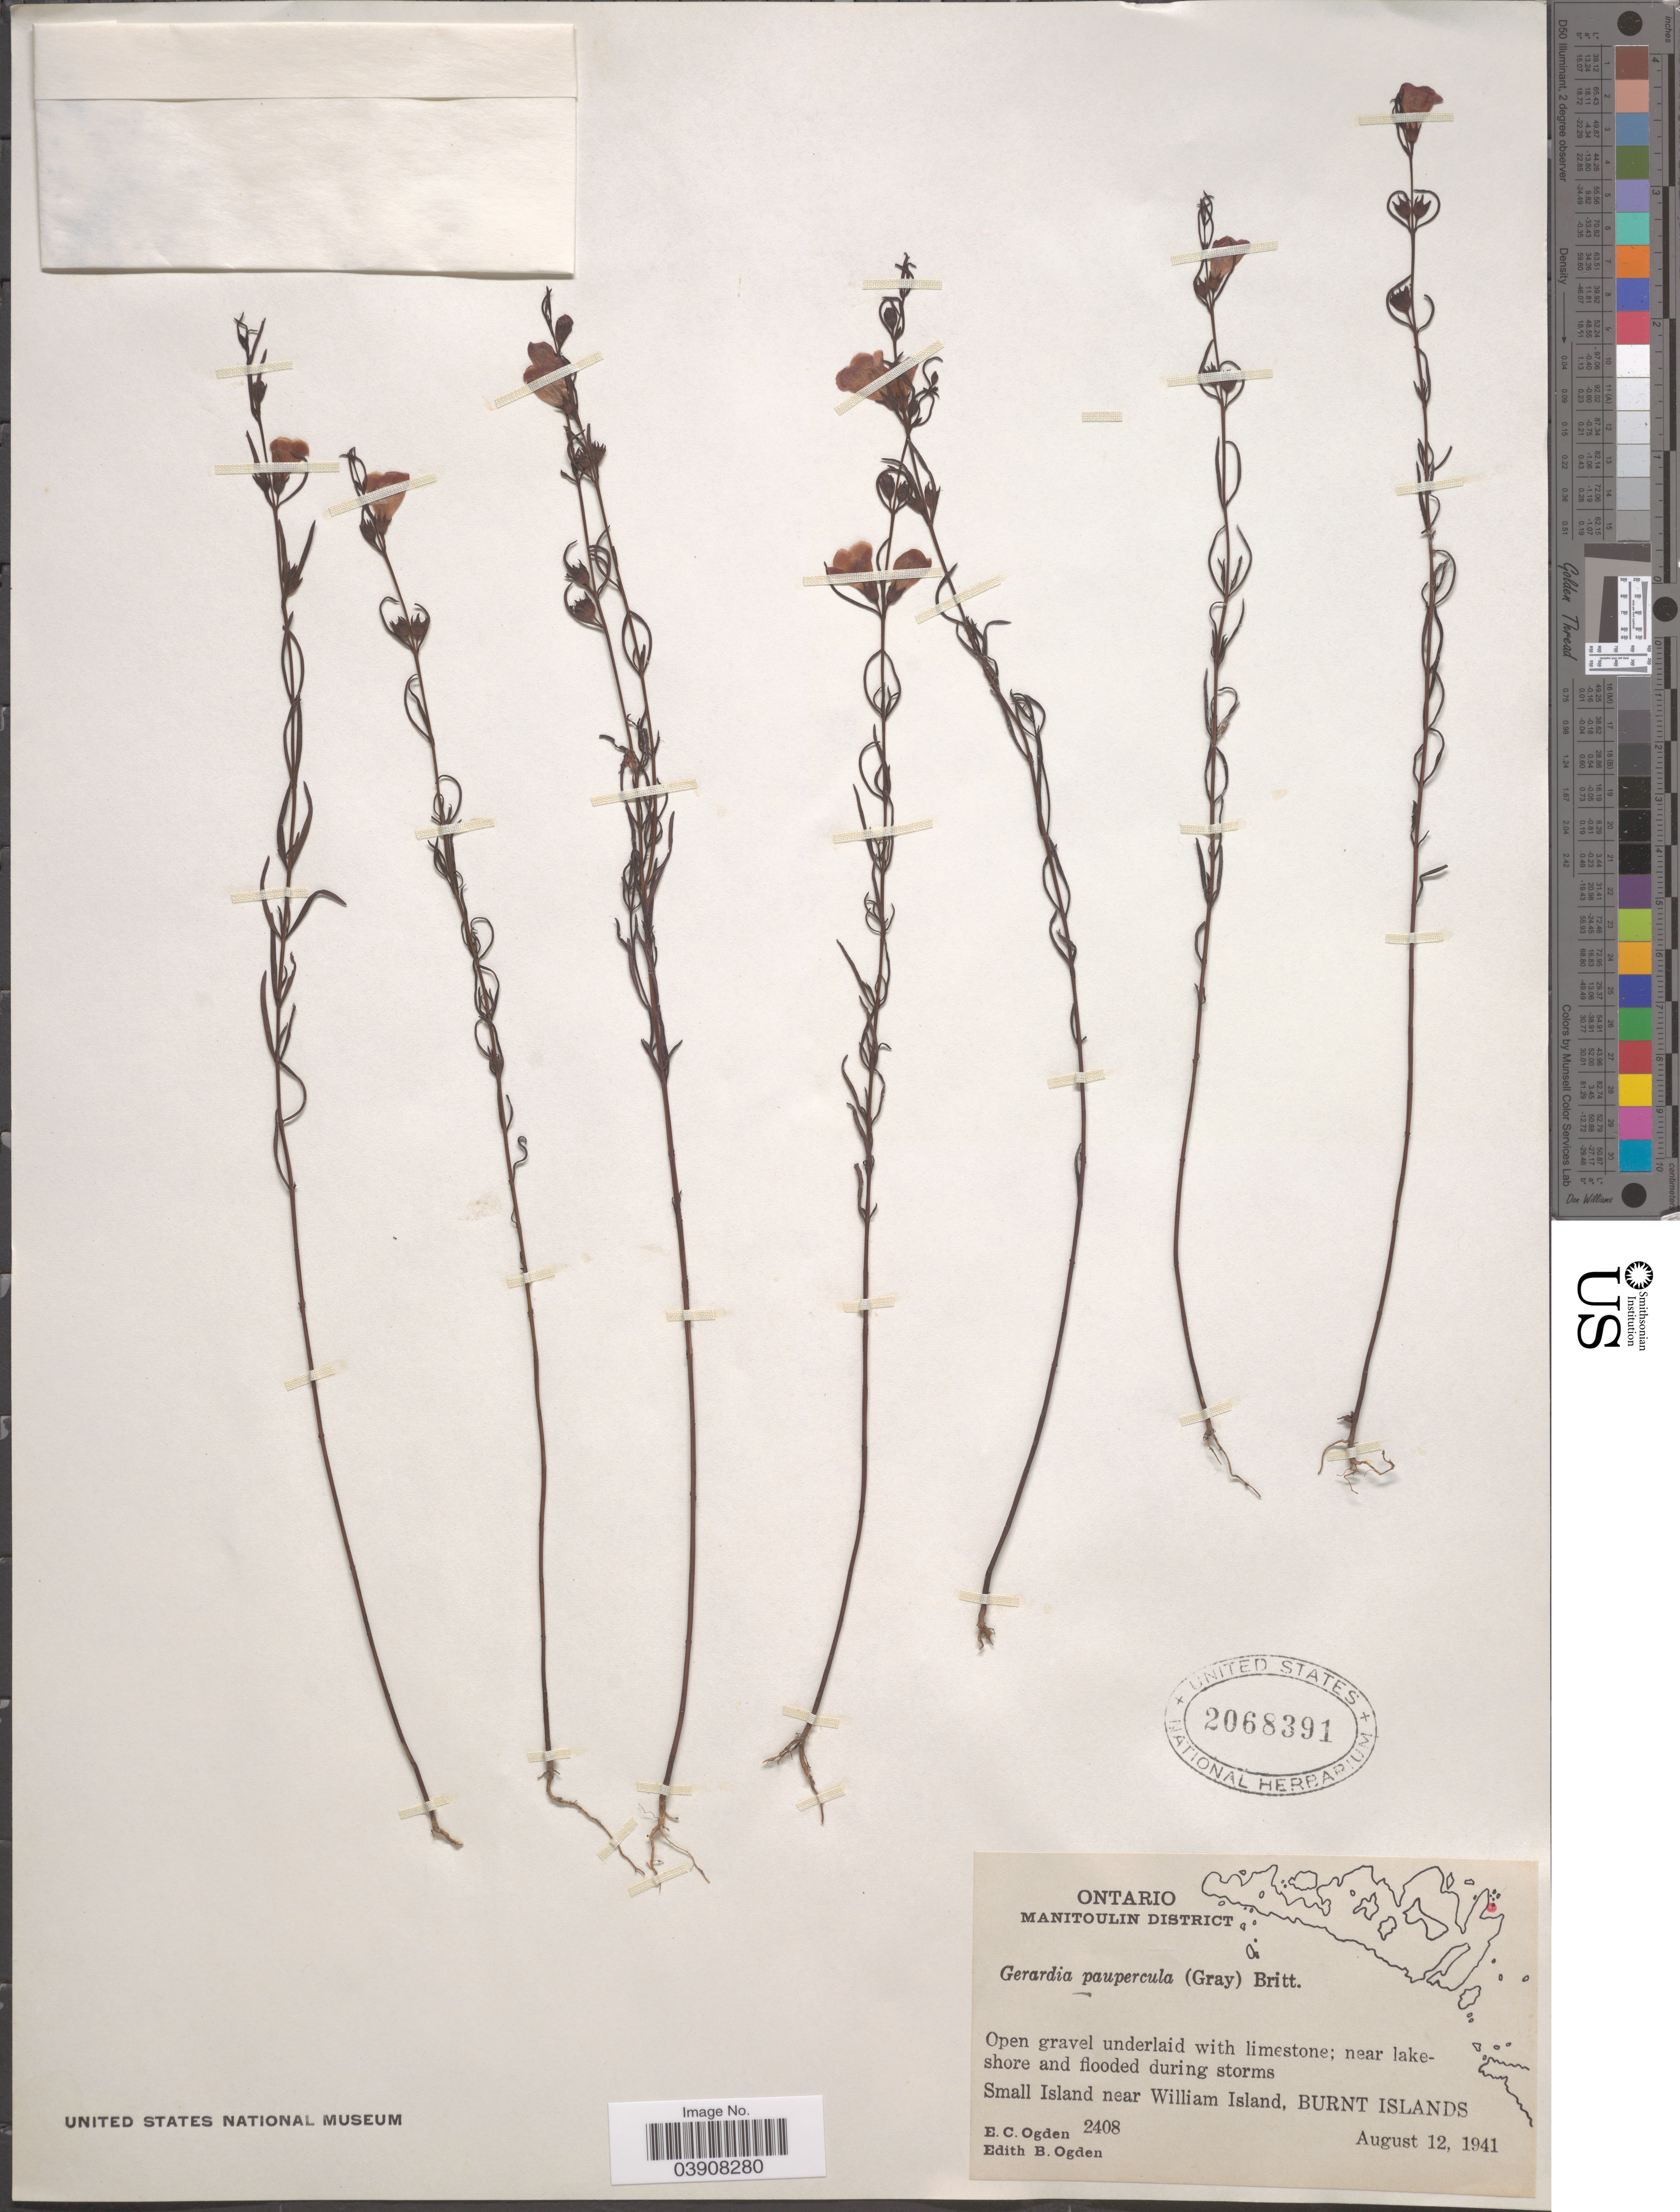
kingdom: Plantae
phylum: Tracheophyta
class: Magnoliopsida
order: Lamiales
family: Orobanchaceae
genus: Agalinis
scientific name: Agalinis paupercula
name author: (A. Gray) Britton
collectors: E. Ogden & E. Ogden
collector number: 2408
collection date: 1941-08-12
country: Canada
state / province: Ontario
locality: Manitoulin District. Small Island near William Island, Burnt Islands.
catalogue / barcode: US 2068391